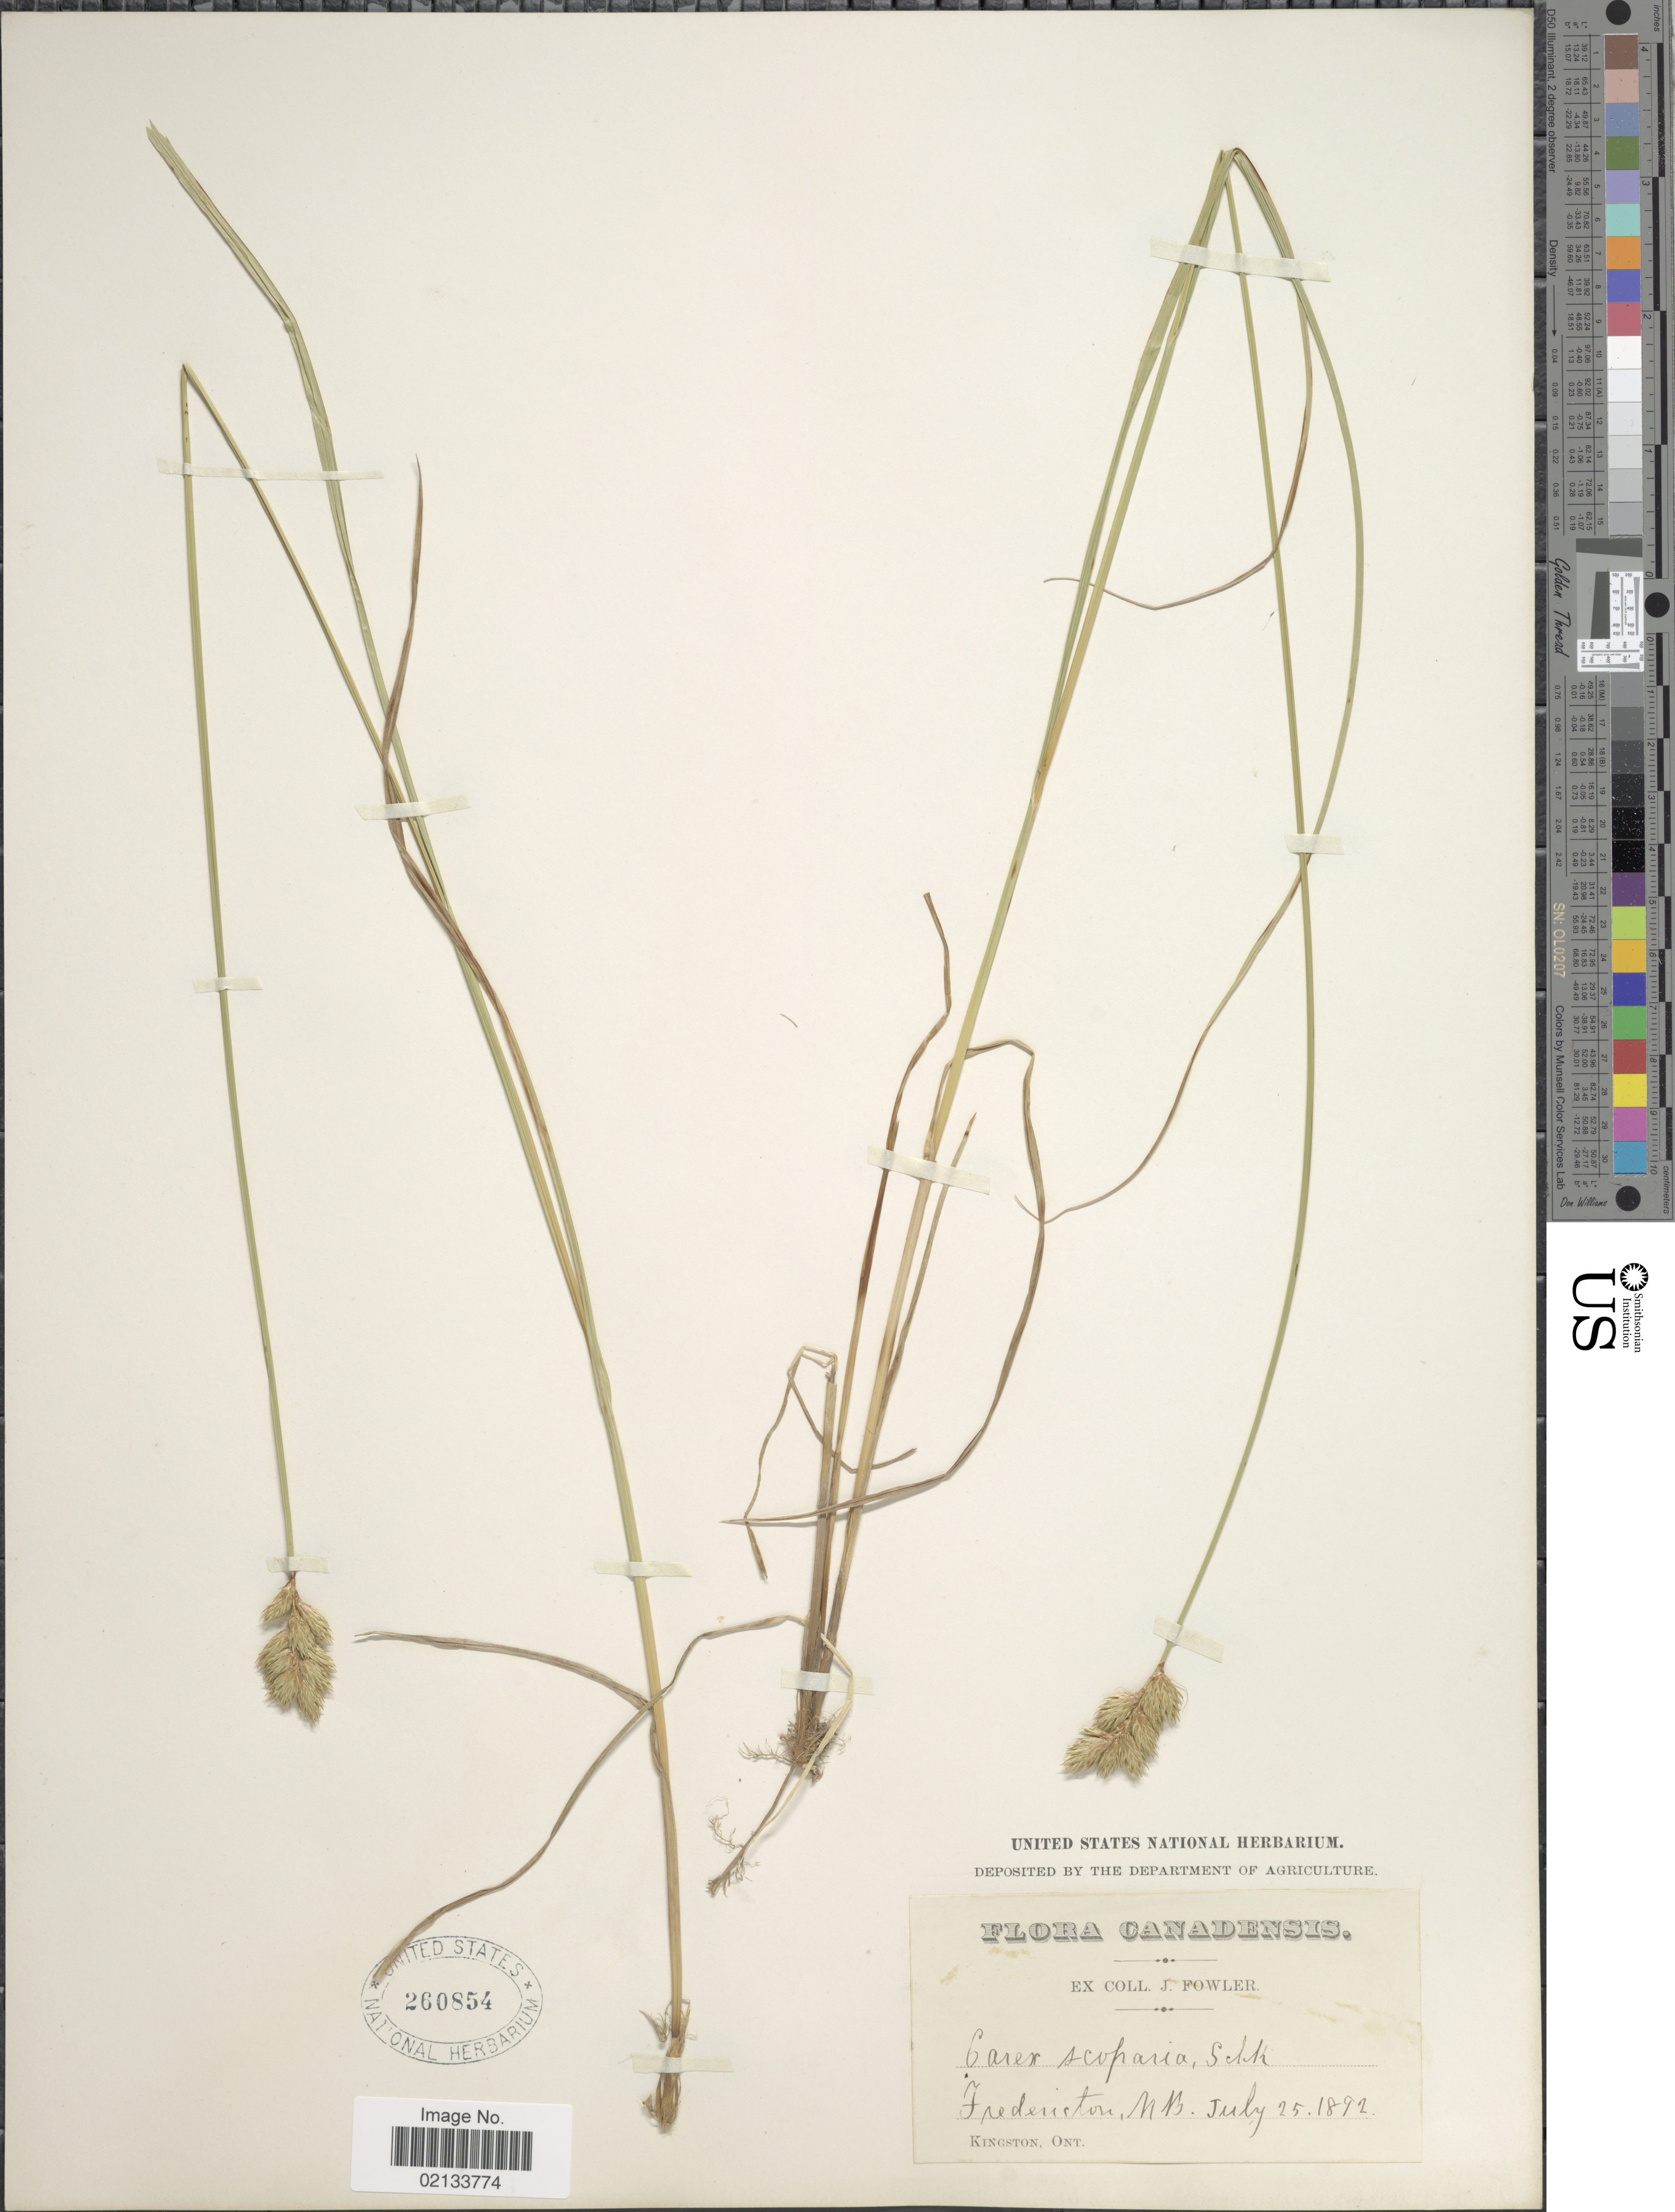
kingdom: Plantae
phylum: Tracheophyta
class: Liliopsida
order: Poales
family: Cyperaceae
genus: Carex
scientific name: Carex scoparia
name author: Schkuhr ex Willd.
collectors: J. P. Fowler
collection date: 1892-07-25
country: Canada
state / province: New Brunswick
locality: Fredericton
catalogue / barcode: US 260854